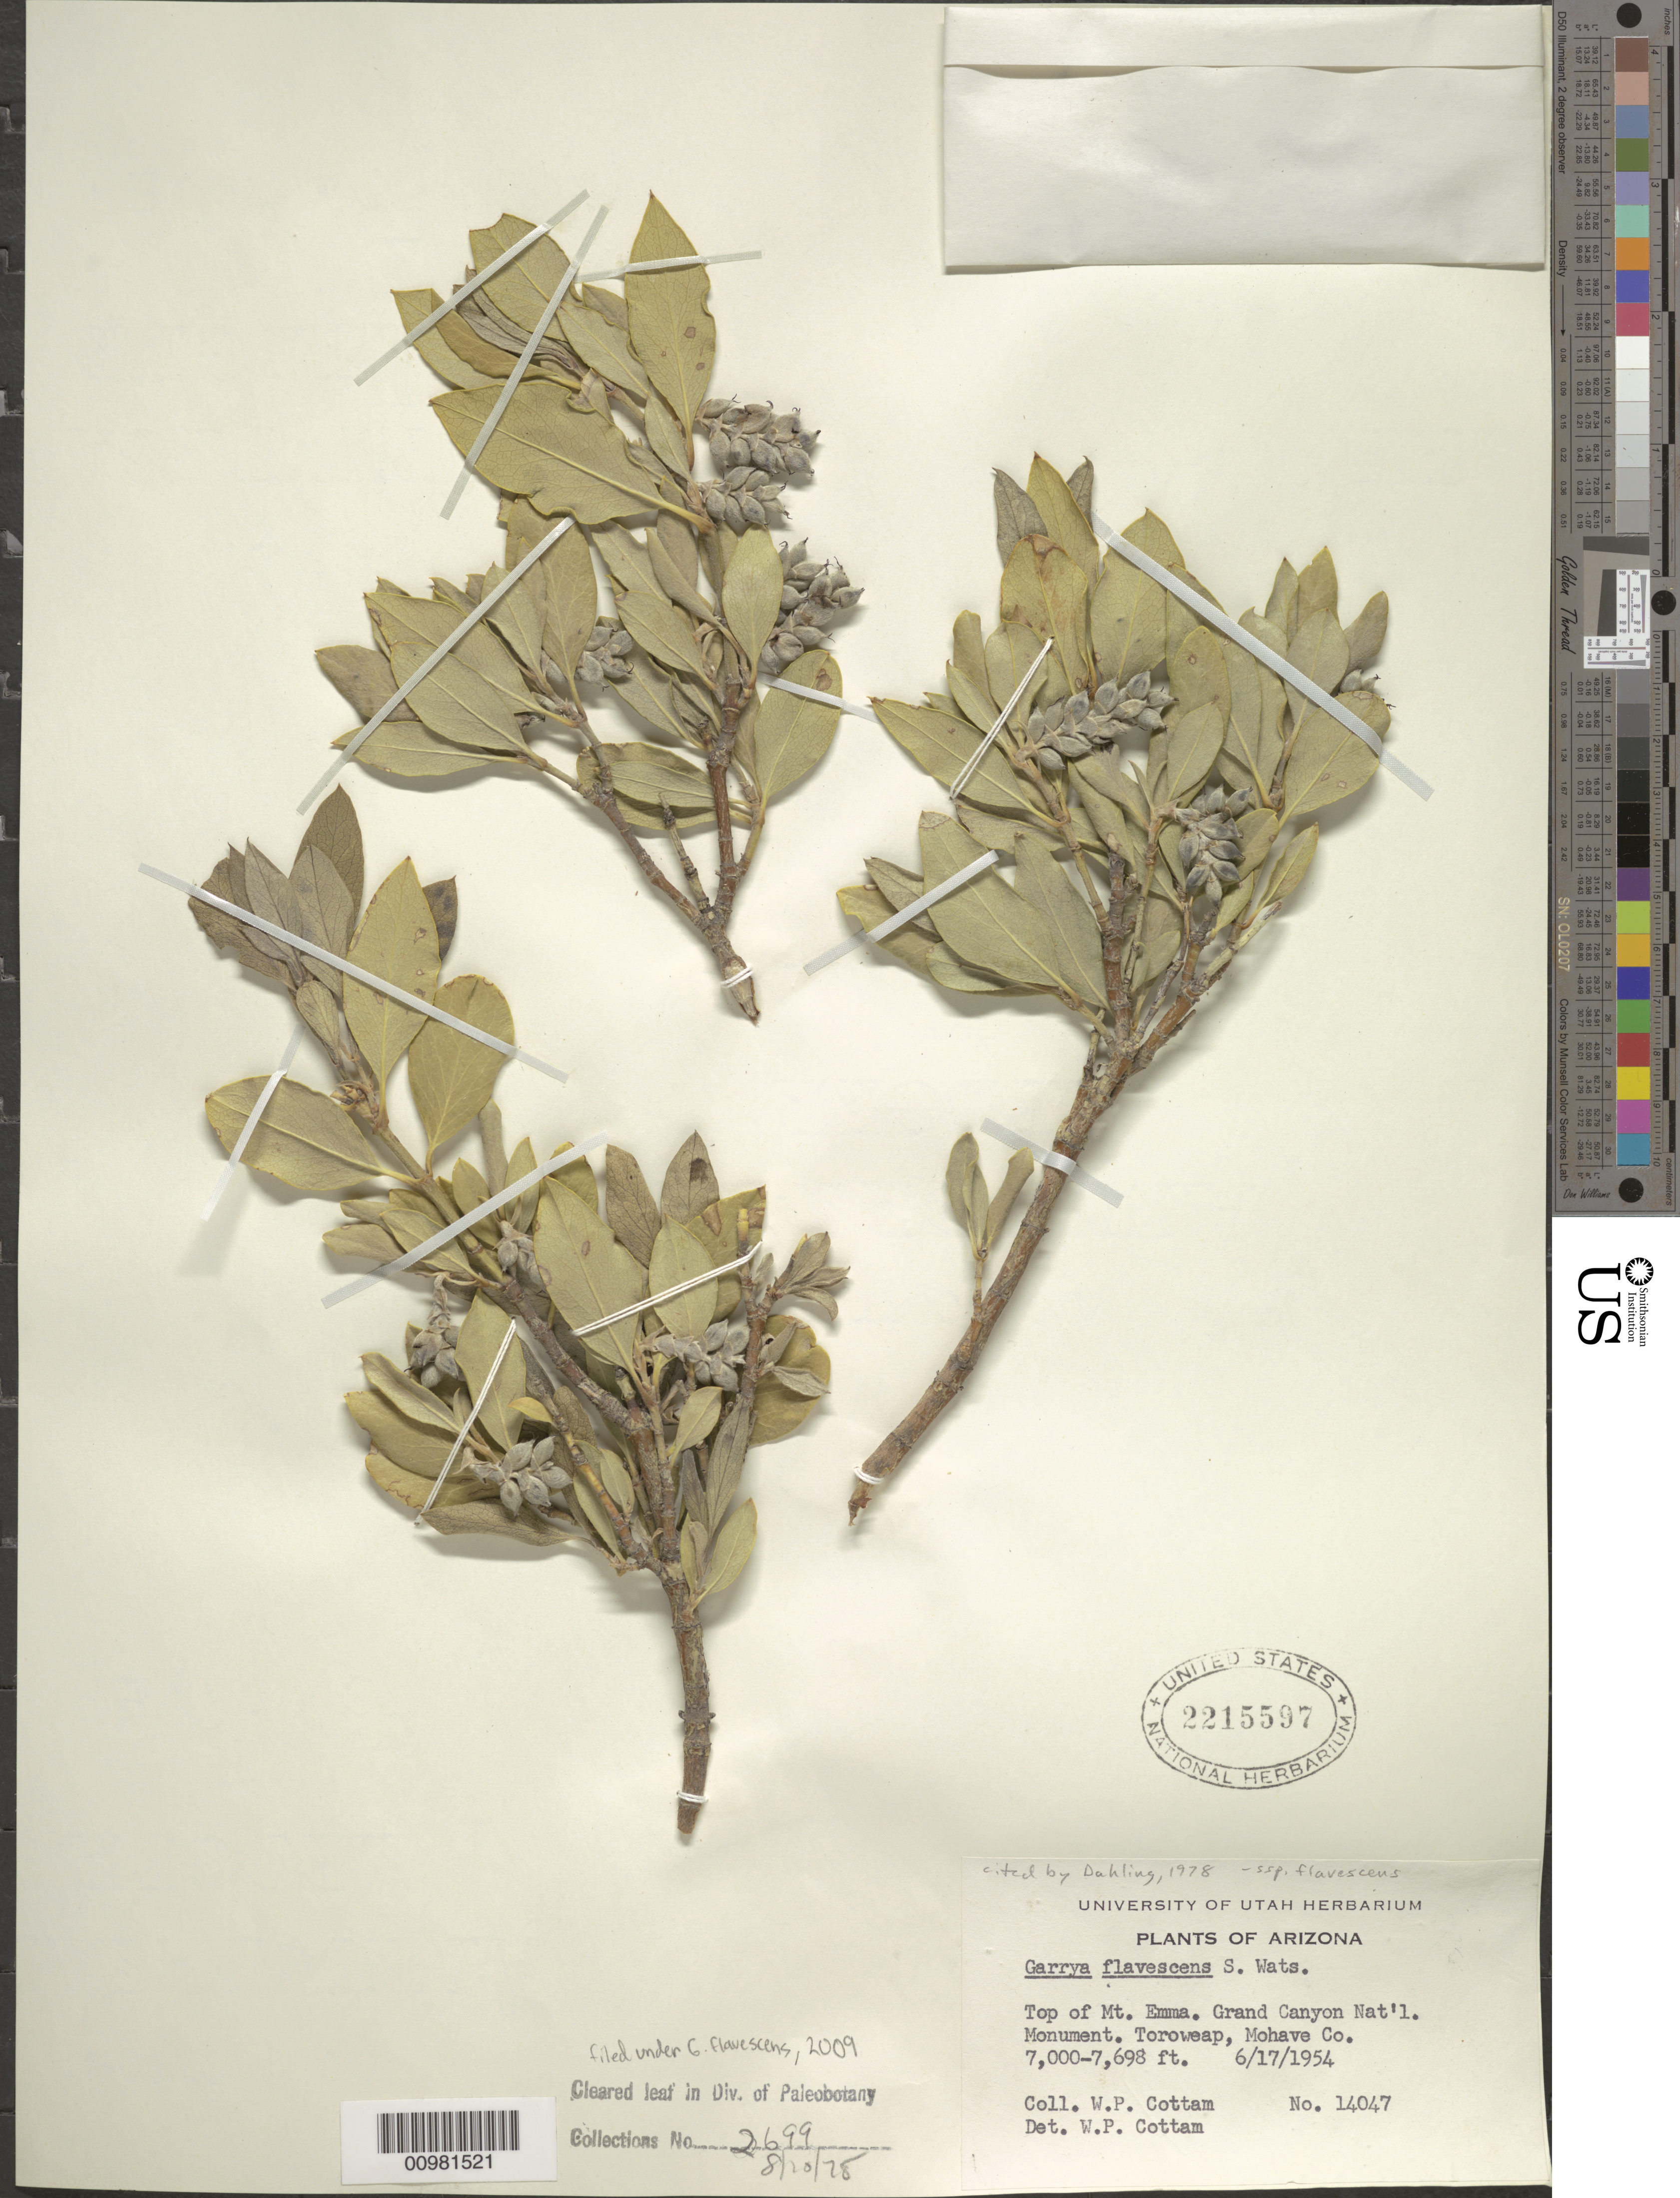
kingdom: Plantae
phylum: Tracheophyta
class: Magnoliopsida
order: Garryales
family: Garryaceae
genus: Garrya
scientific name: Garrya flavescens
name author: S. Watson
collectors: W. Cottam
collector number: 14047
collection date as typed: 17 Jun 1954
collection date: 1954-06-17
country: United States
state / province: Arizona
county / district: Mohave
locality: Toroweap, AZ; Grand Canyon; Top of Mt. Emma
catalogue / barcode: US 2215597